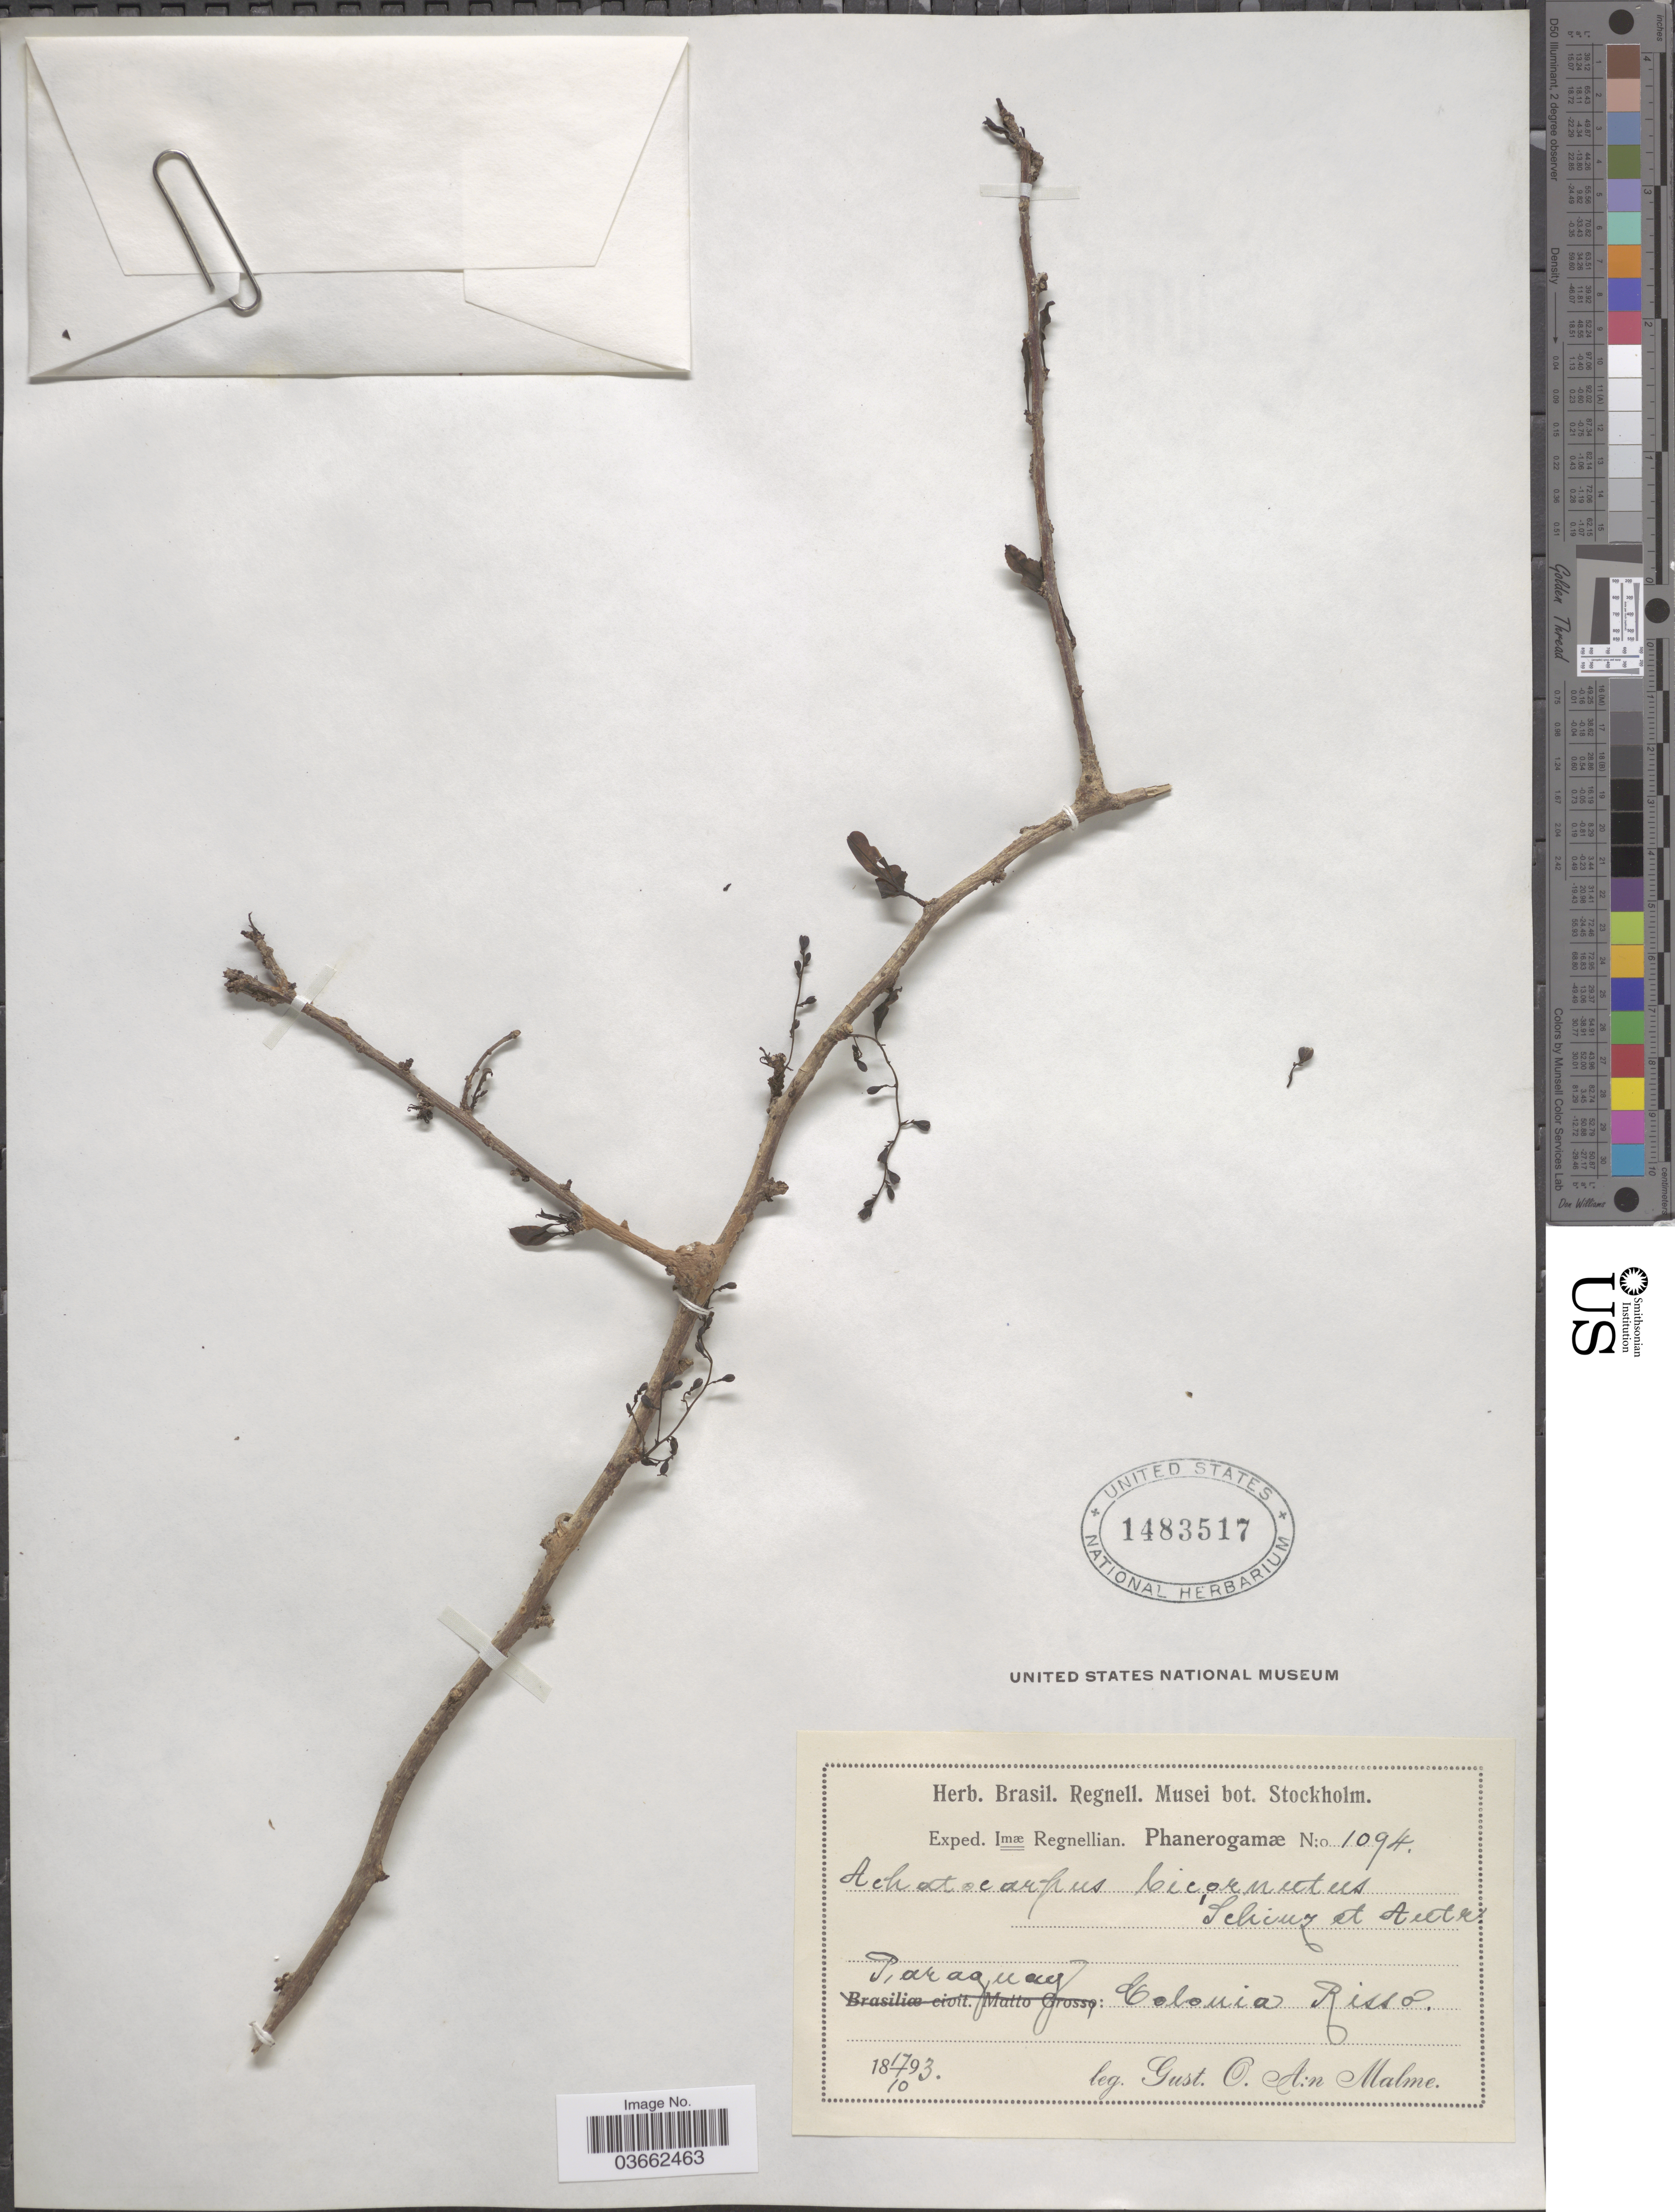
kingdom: Plantae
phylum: Tracheophyta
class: Magnoliopsida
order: Caryophyllales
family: Achatocarpaceae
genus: Achatocarpus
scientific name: Achatocarpus bicornutus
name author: Schinz & Autran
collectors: G. O. A. Malme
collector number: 1094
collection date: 1893-10-17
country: Paraguay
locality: Colonia Risso.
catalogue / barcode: US 1483517